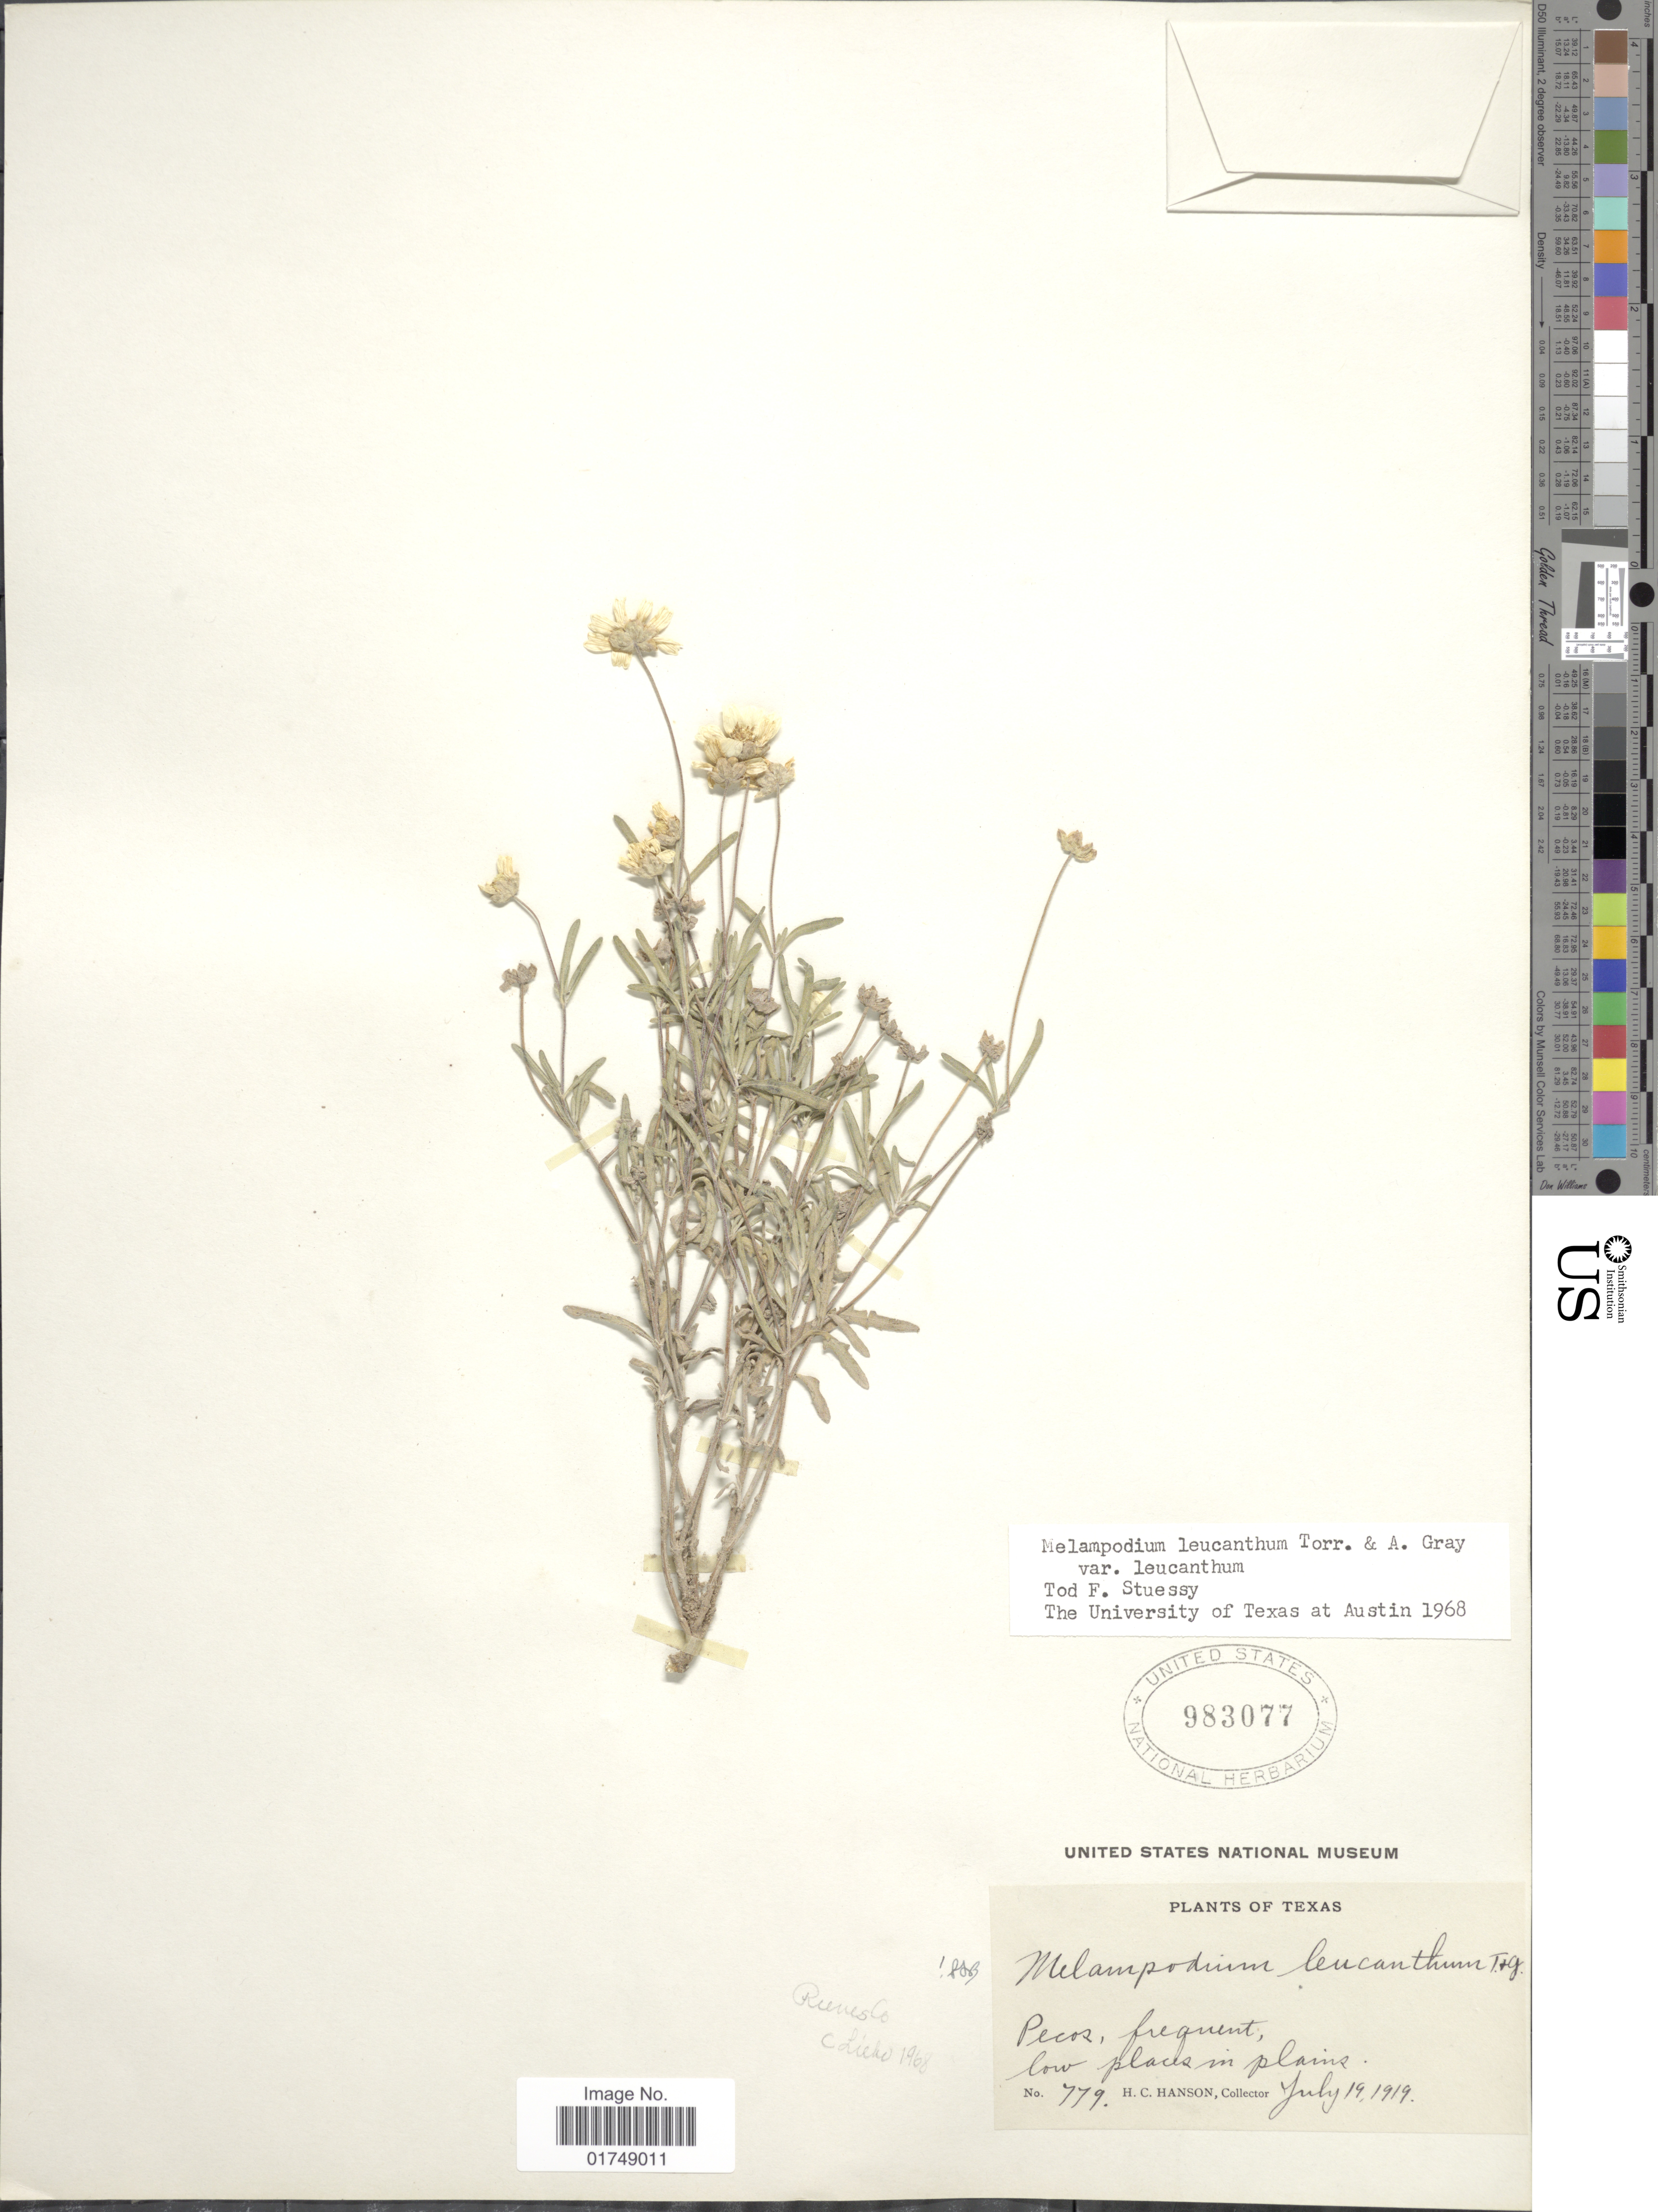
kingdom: Plantae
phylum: Tracheophyta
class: Magnoliopsida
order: Asterales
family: Asteraceae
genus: Melampodium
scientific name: Melampodium leucanthum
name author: Torr. & A. Gray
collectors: H. Hanson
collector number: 779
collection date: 1919-07-19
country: United States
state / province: Texas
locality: Pecos. Reeves Co.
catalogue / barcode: US 983077